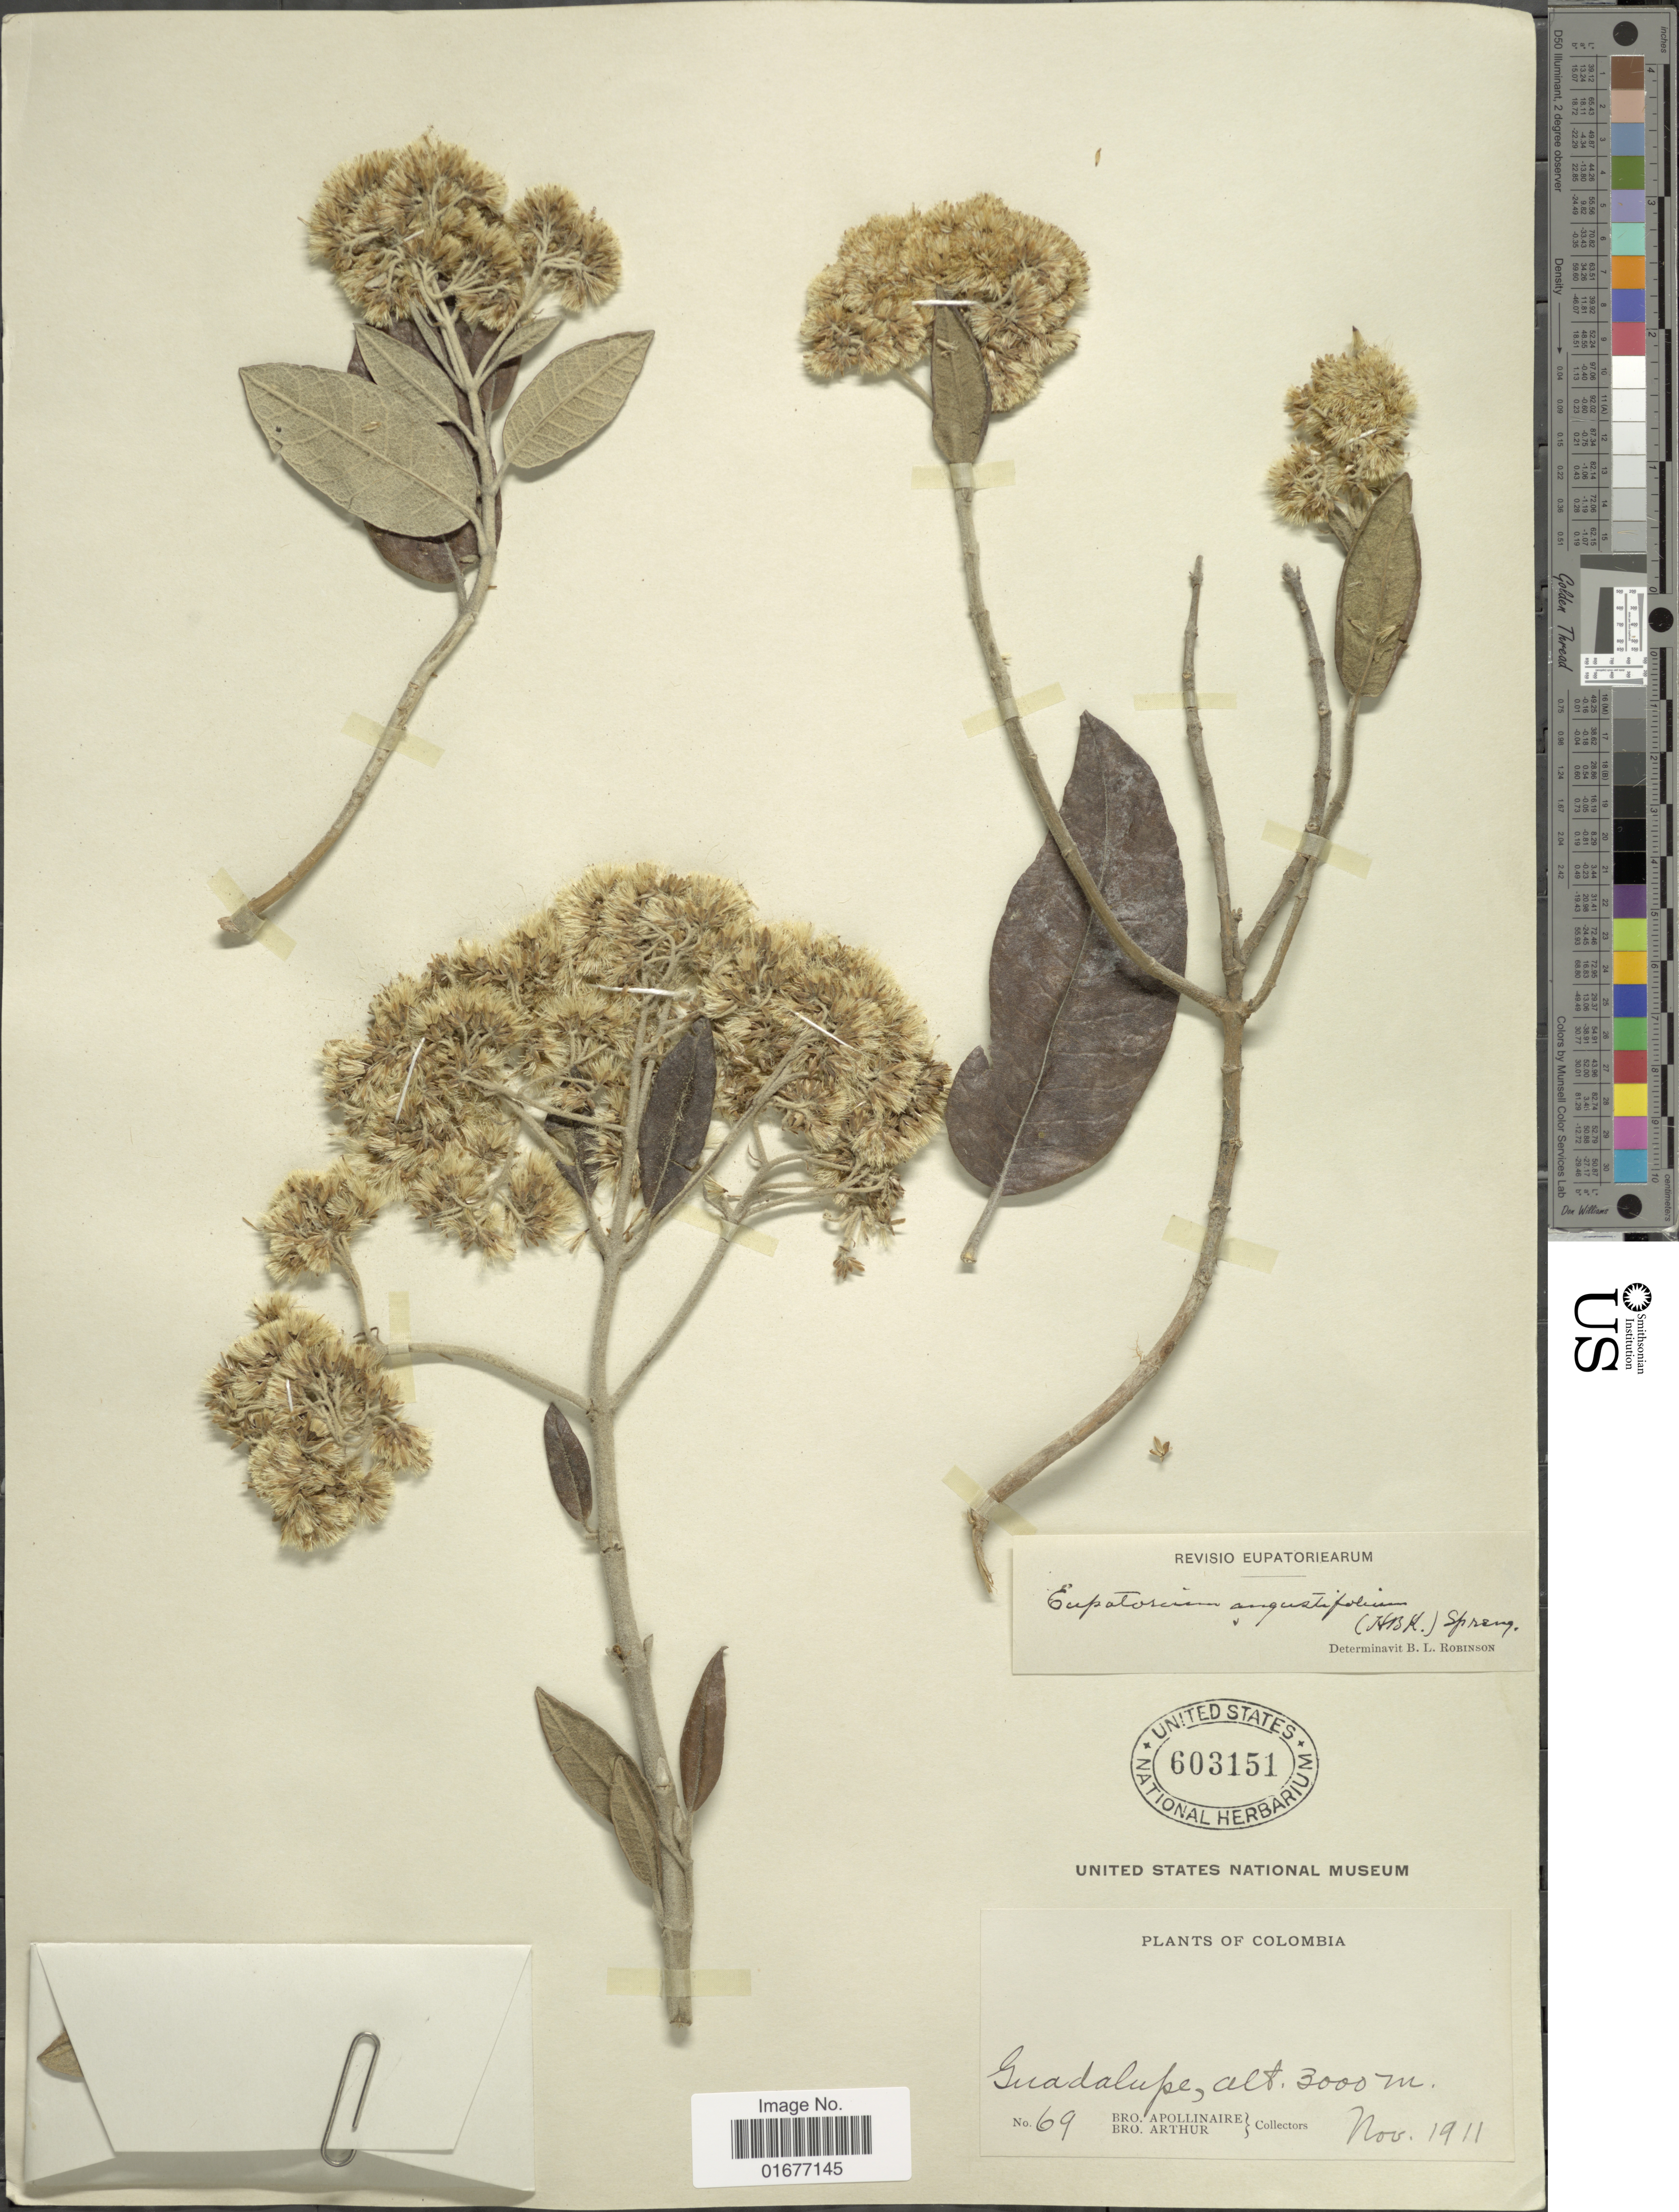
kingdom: Plantae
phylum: Tracheophyta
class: Magnoliopsida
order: Asterales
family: Asteraceae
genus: Ageratina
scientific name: Ageratina angustifolia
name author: (Kunth) R.M. King & H. Rob.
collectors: Bro. Apollinaire & Bro. Arthur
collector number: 69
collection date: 1911-11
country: Colombia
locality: Guadalupe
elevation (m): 3000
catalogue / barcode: US 603151